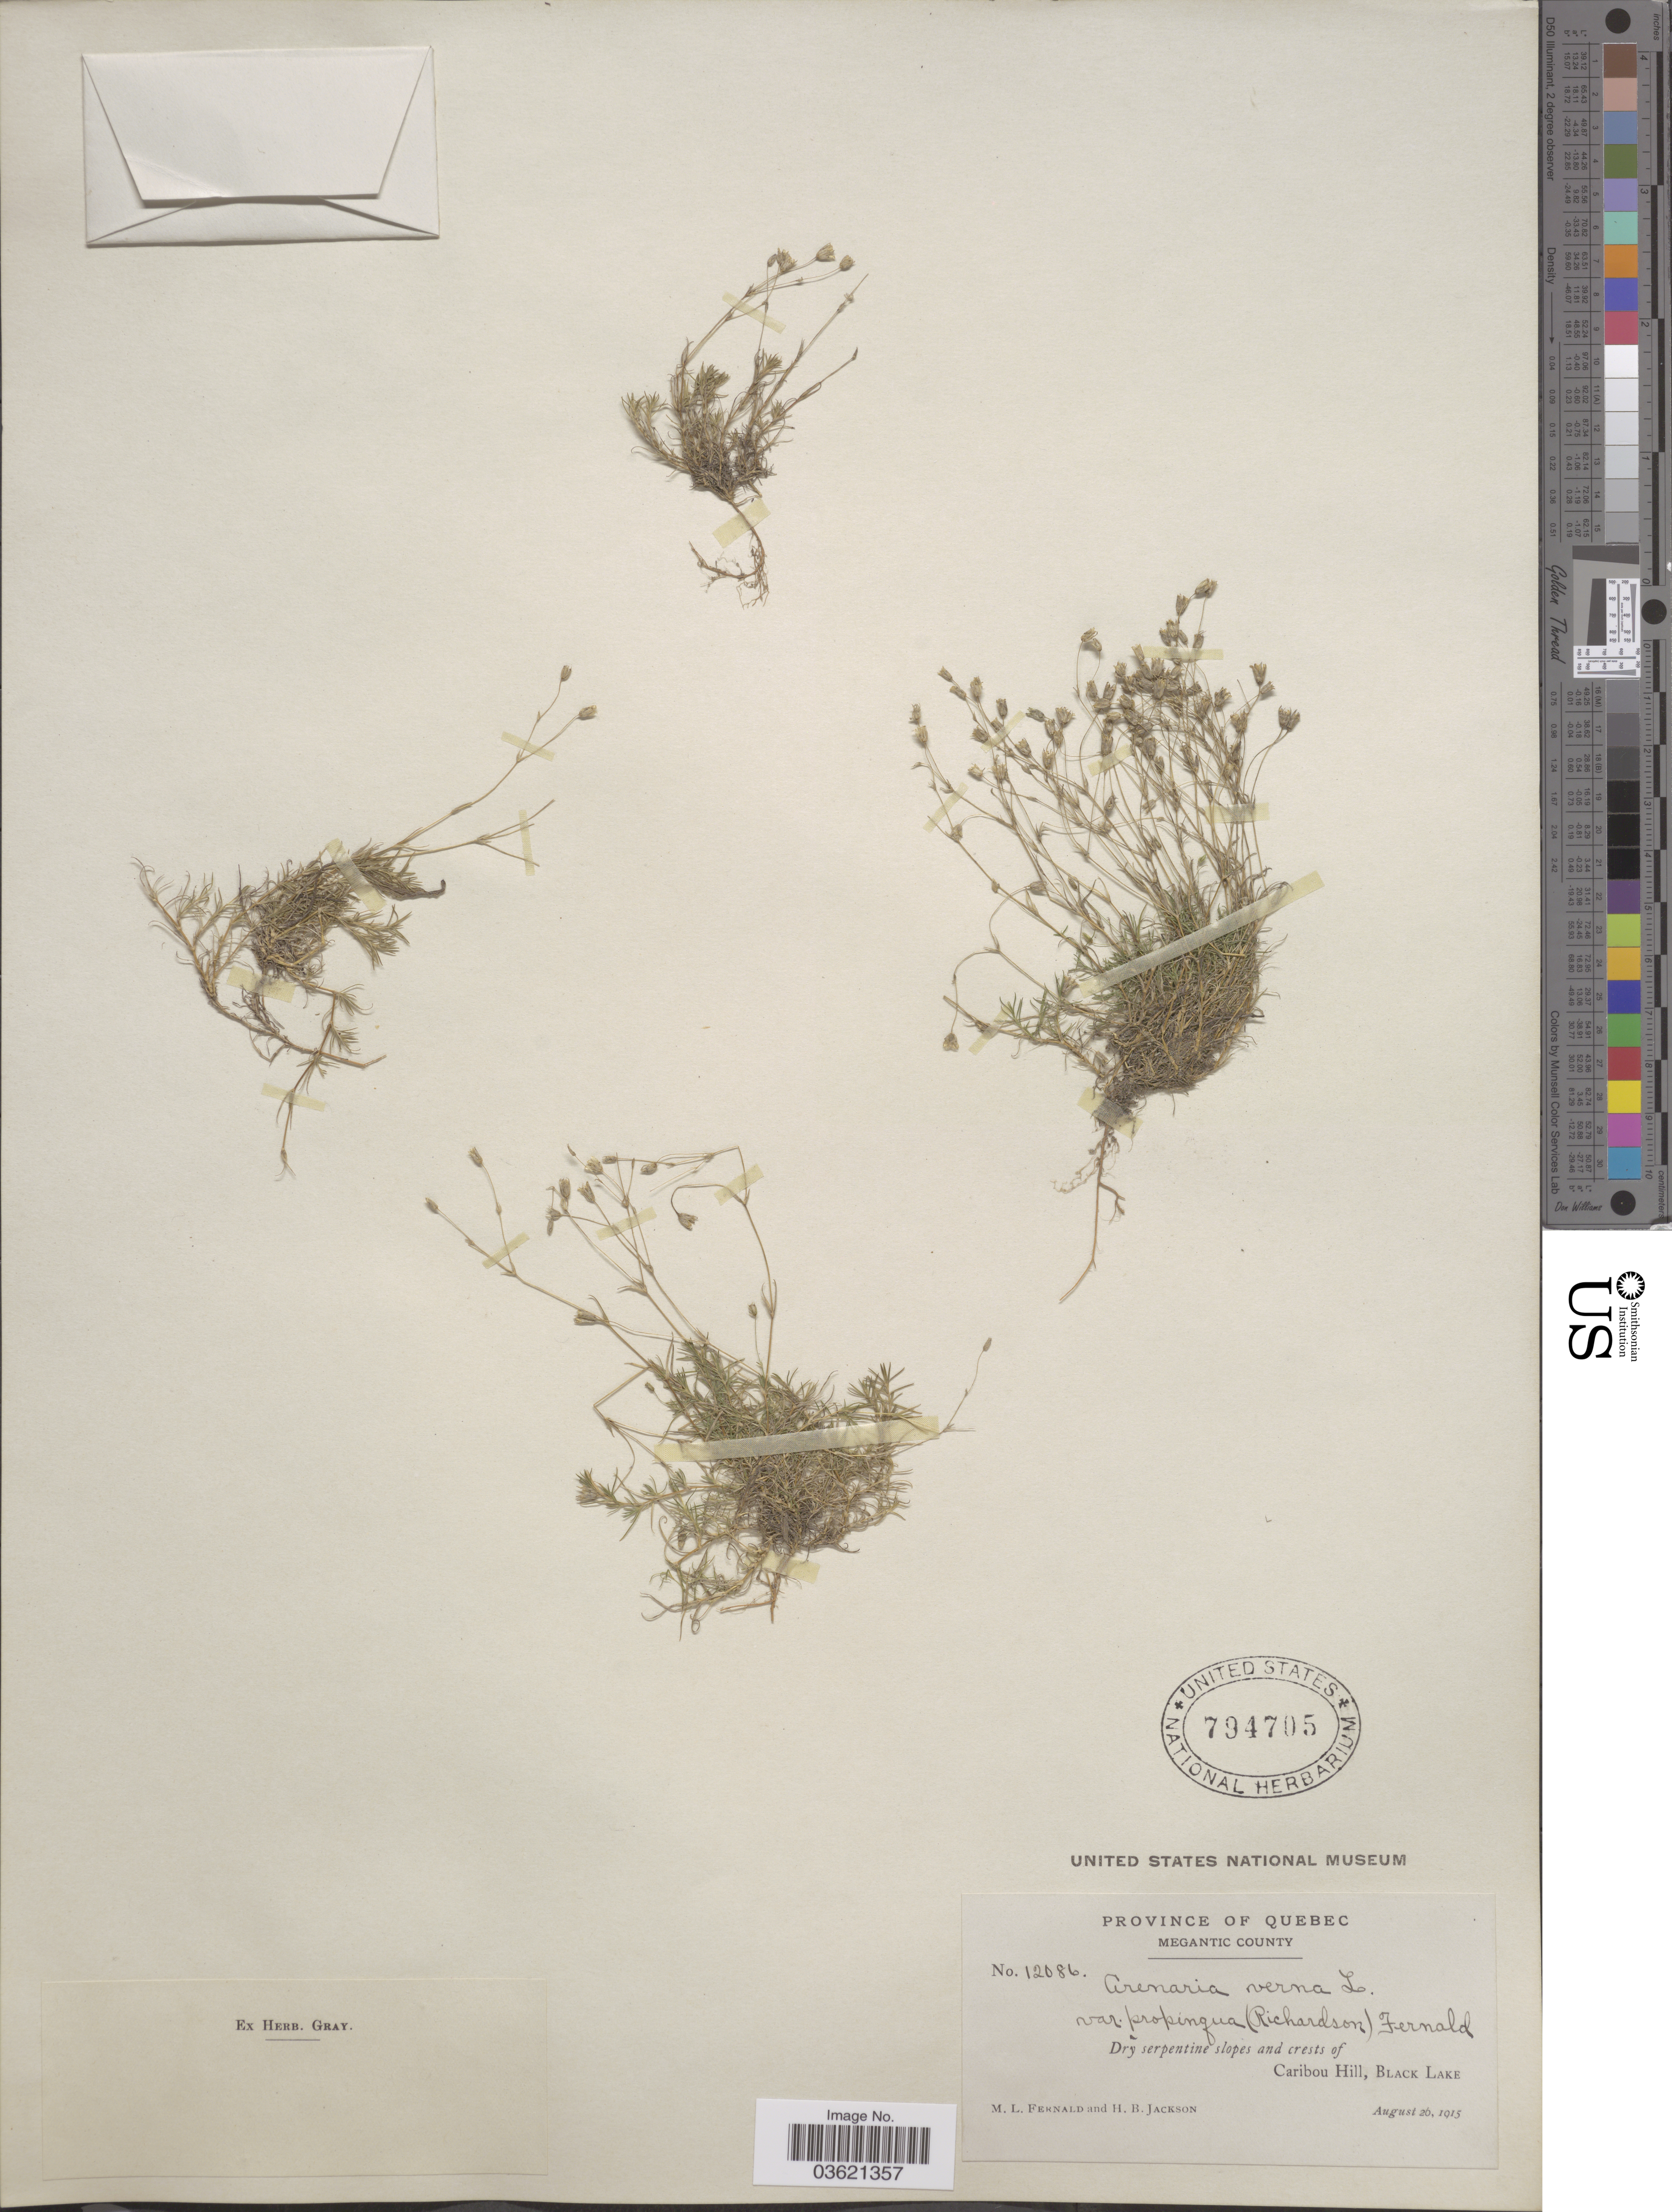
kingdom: Plantae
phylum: Tracheophyta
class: Magnoliopsida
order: Caryophyllales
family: Caryophyllaceae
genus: Arenaria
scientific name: Arenaria verna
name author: L.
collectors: M. L. Fernald & H. Jackson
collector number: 12086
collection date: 1915-08-26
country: Canada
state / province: Quebec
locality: Megantic County. Caribou Hill, Black Lake.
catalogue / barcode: US 794705